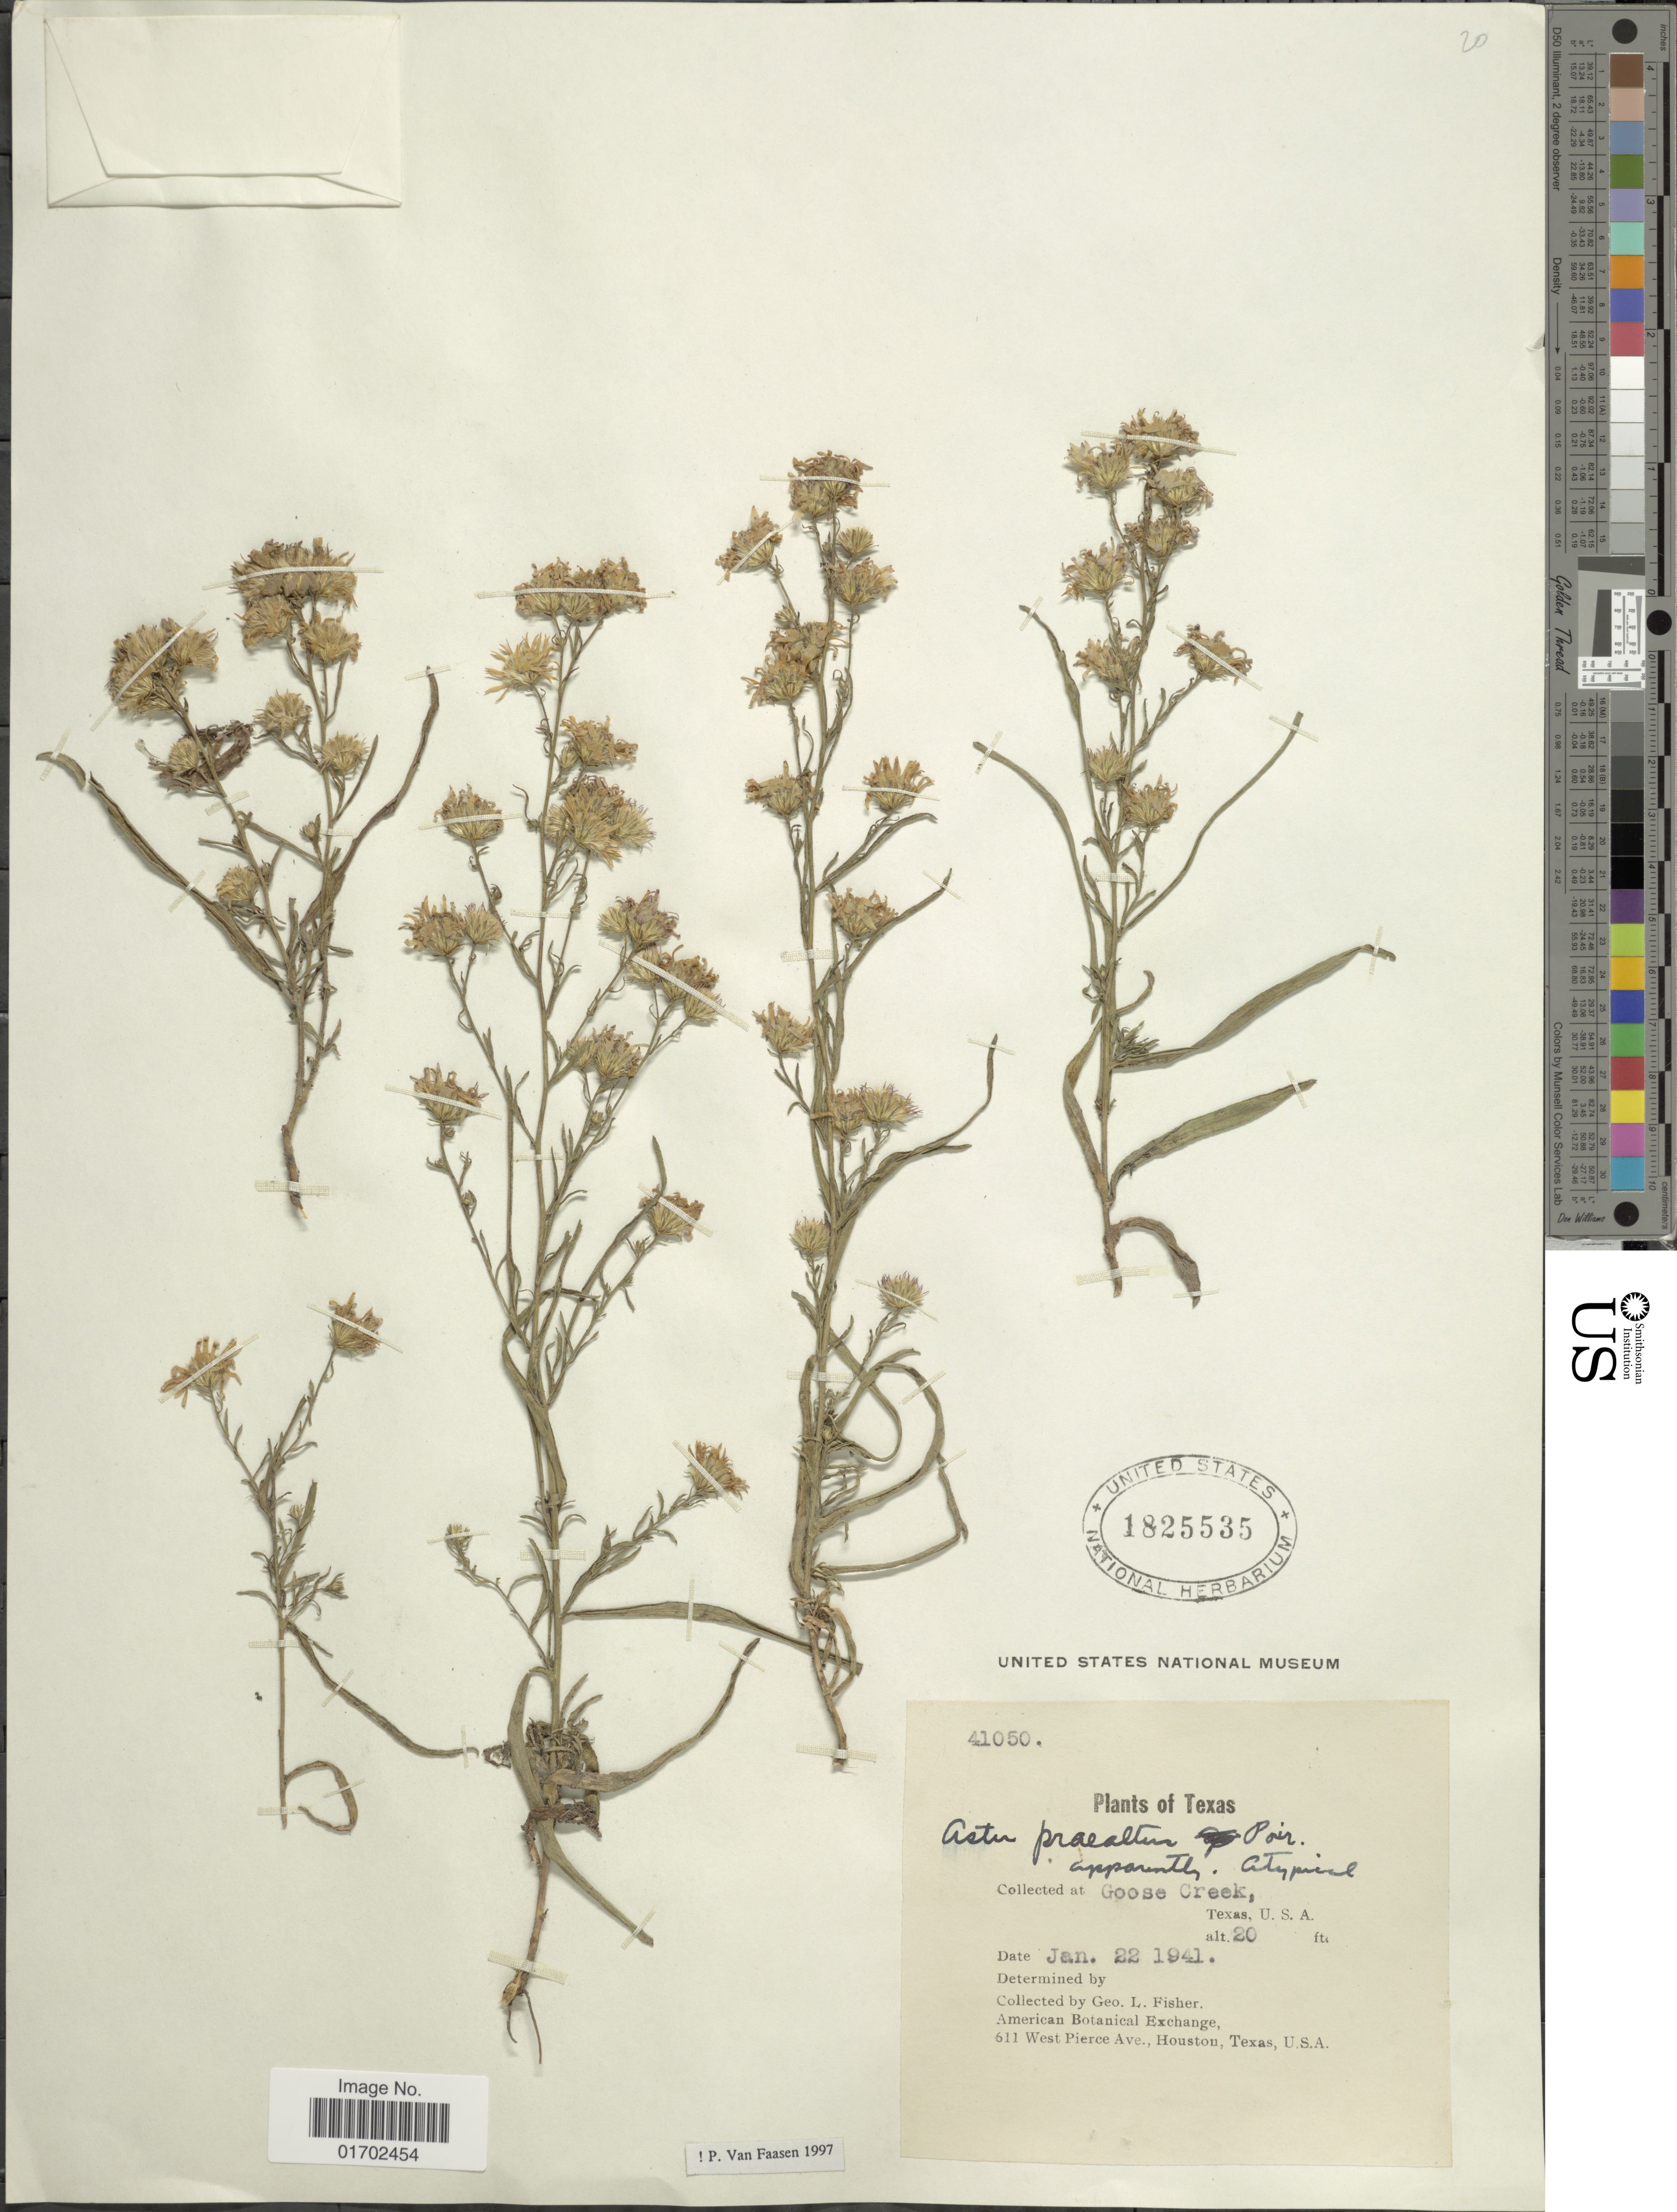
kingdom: Plantae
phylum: Tracheophyta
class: Magnoliopsida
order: Asterales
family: Asteraceae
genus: Symphyotrichum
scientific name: Symphyotrichum praealtum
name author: (Poir.) G.L. Nesom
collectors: G. L. Fisher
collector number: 41050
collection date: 1941-01-22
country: United States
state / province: Texas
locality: Goose Creek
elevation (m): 6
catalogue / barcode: US 1825535